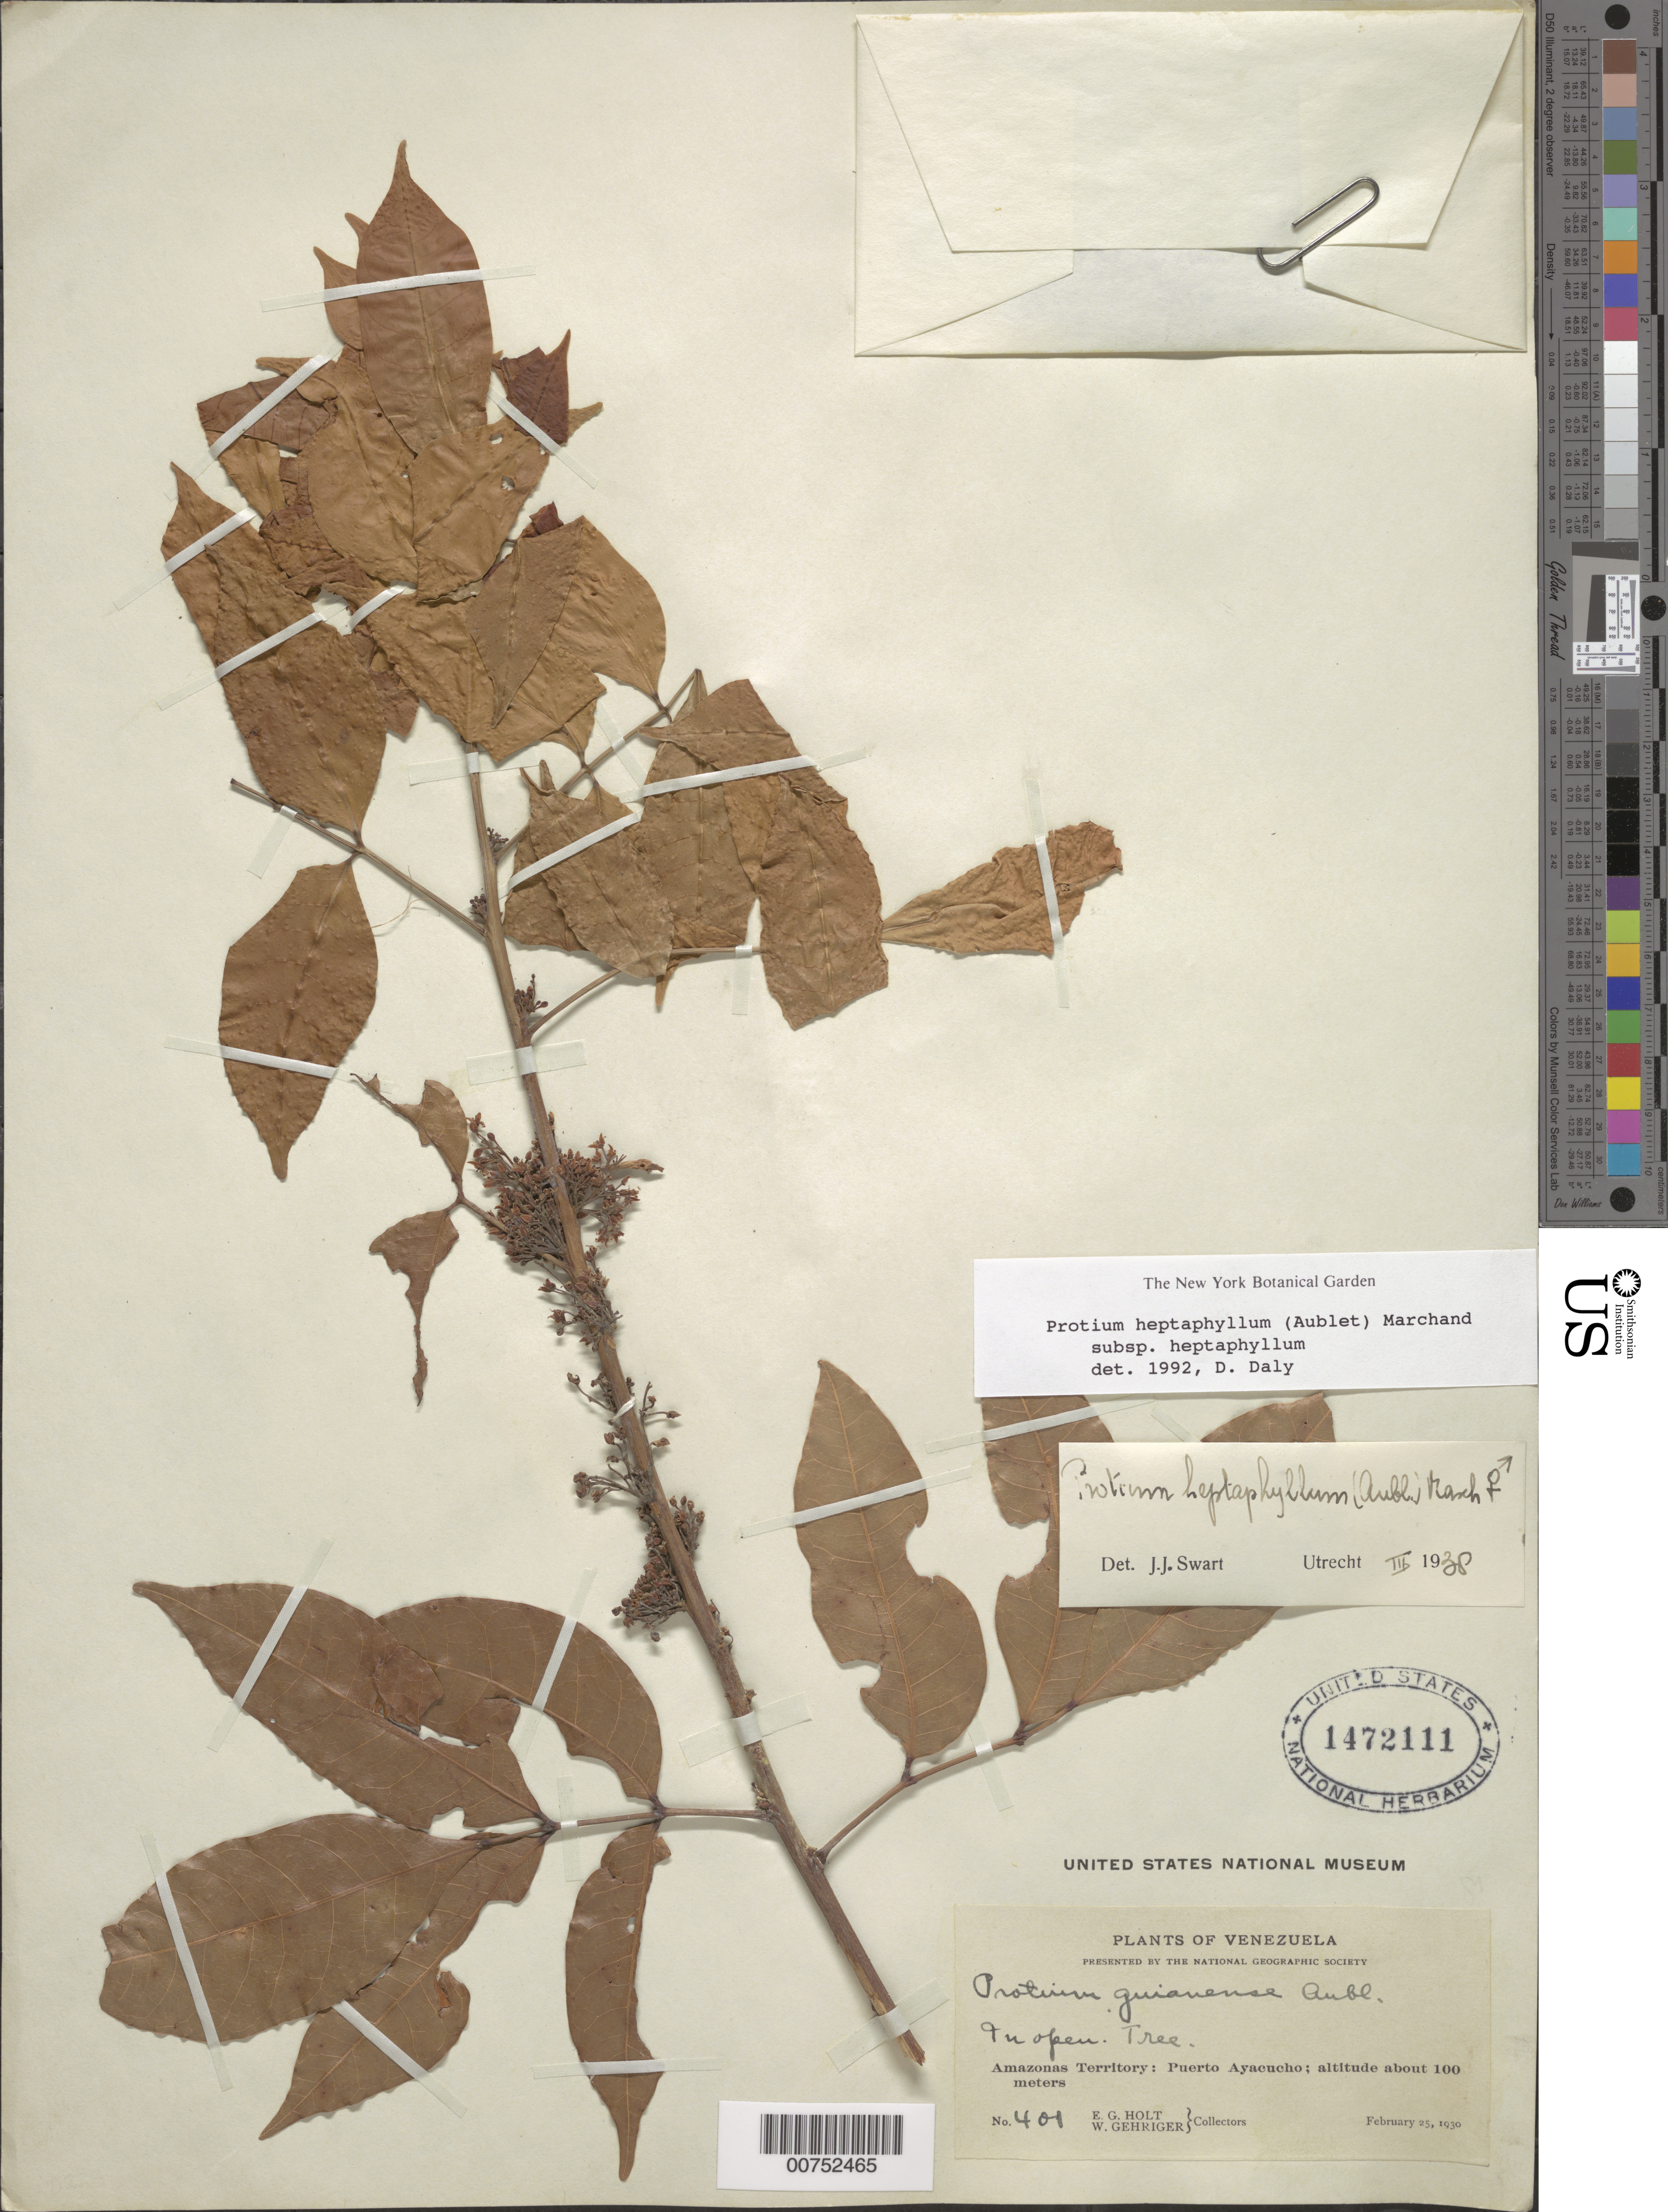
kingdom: Plantae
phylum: Tracheophyta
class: Magnoliopsida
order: Sapindales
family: Burseraceae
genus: Protium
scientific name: Protium heptaphyllum subsp. heptaphyllum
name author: (Aubl.) Marchand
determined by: Daly, D. C.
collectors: E. Holt & W. Gehriger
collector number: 401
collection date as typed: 25-Feb-30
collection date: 1930-02-25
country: Venezuela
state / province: Amazonas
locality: Puerto Ayacucho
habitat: In open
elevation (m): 100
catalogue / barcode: US 1472111